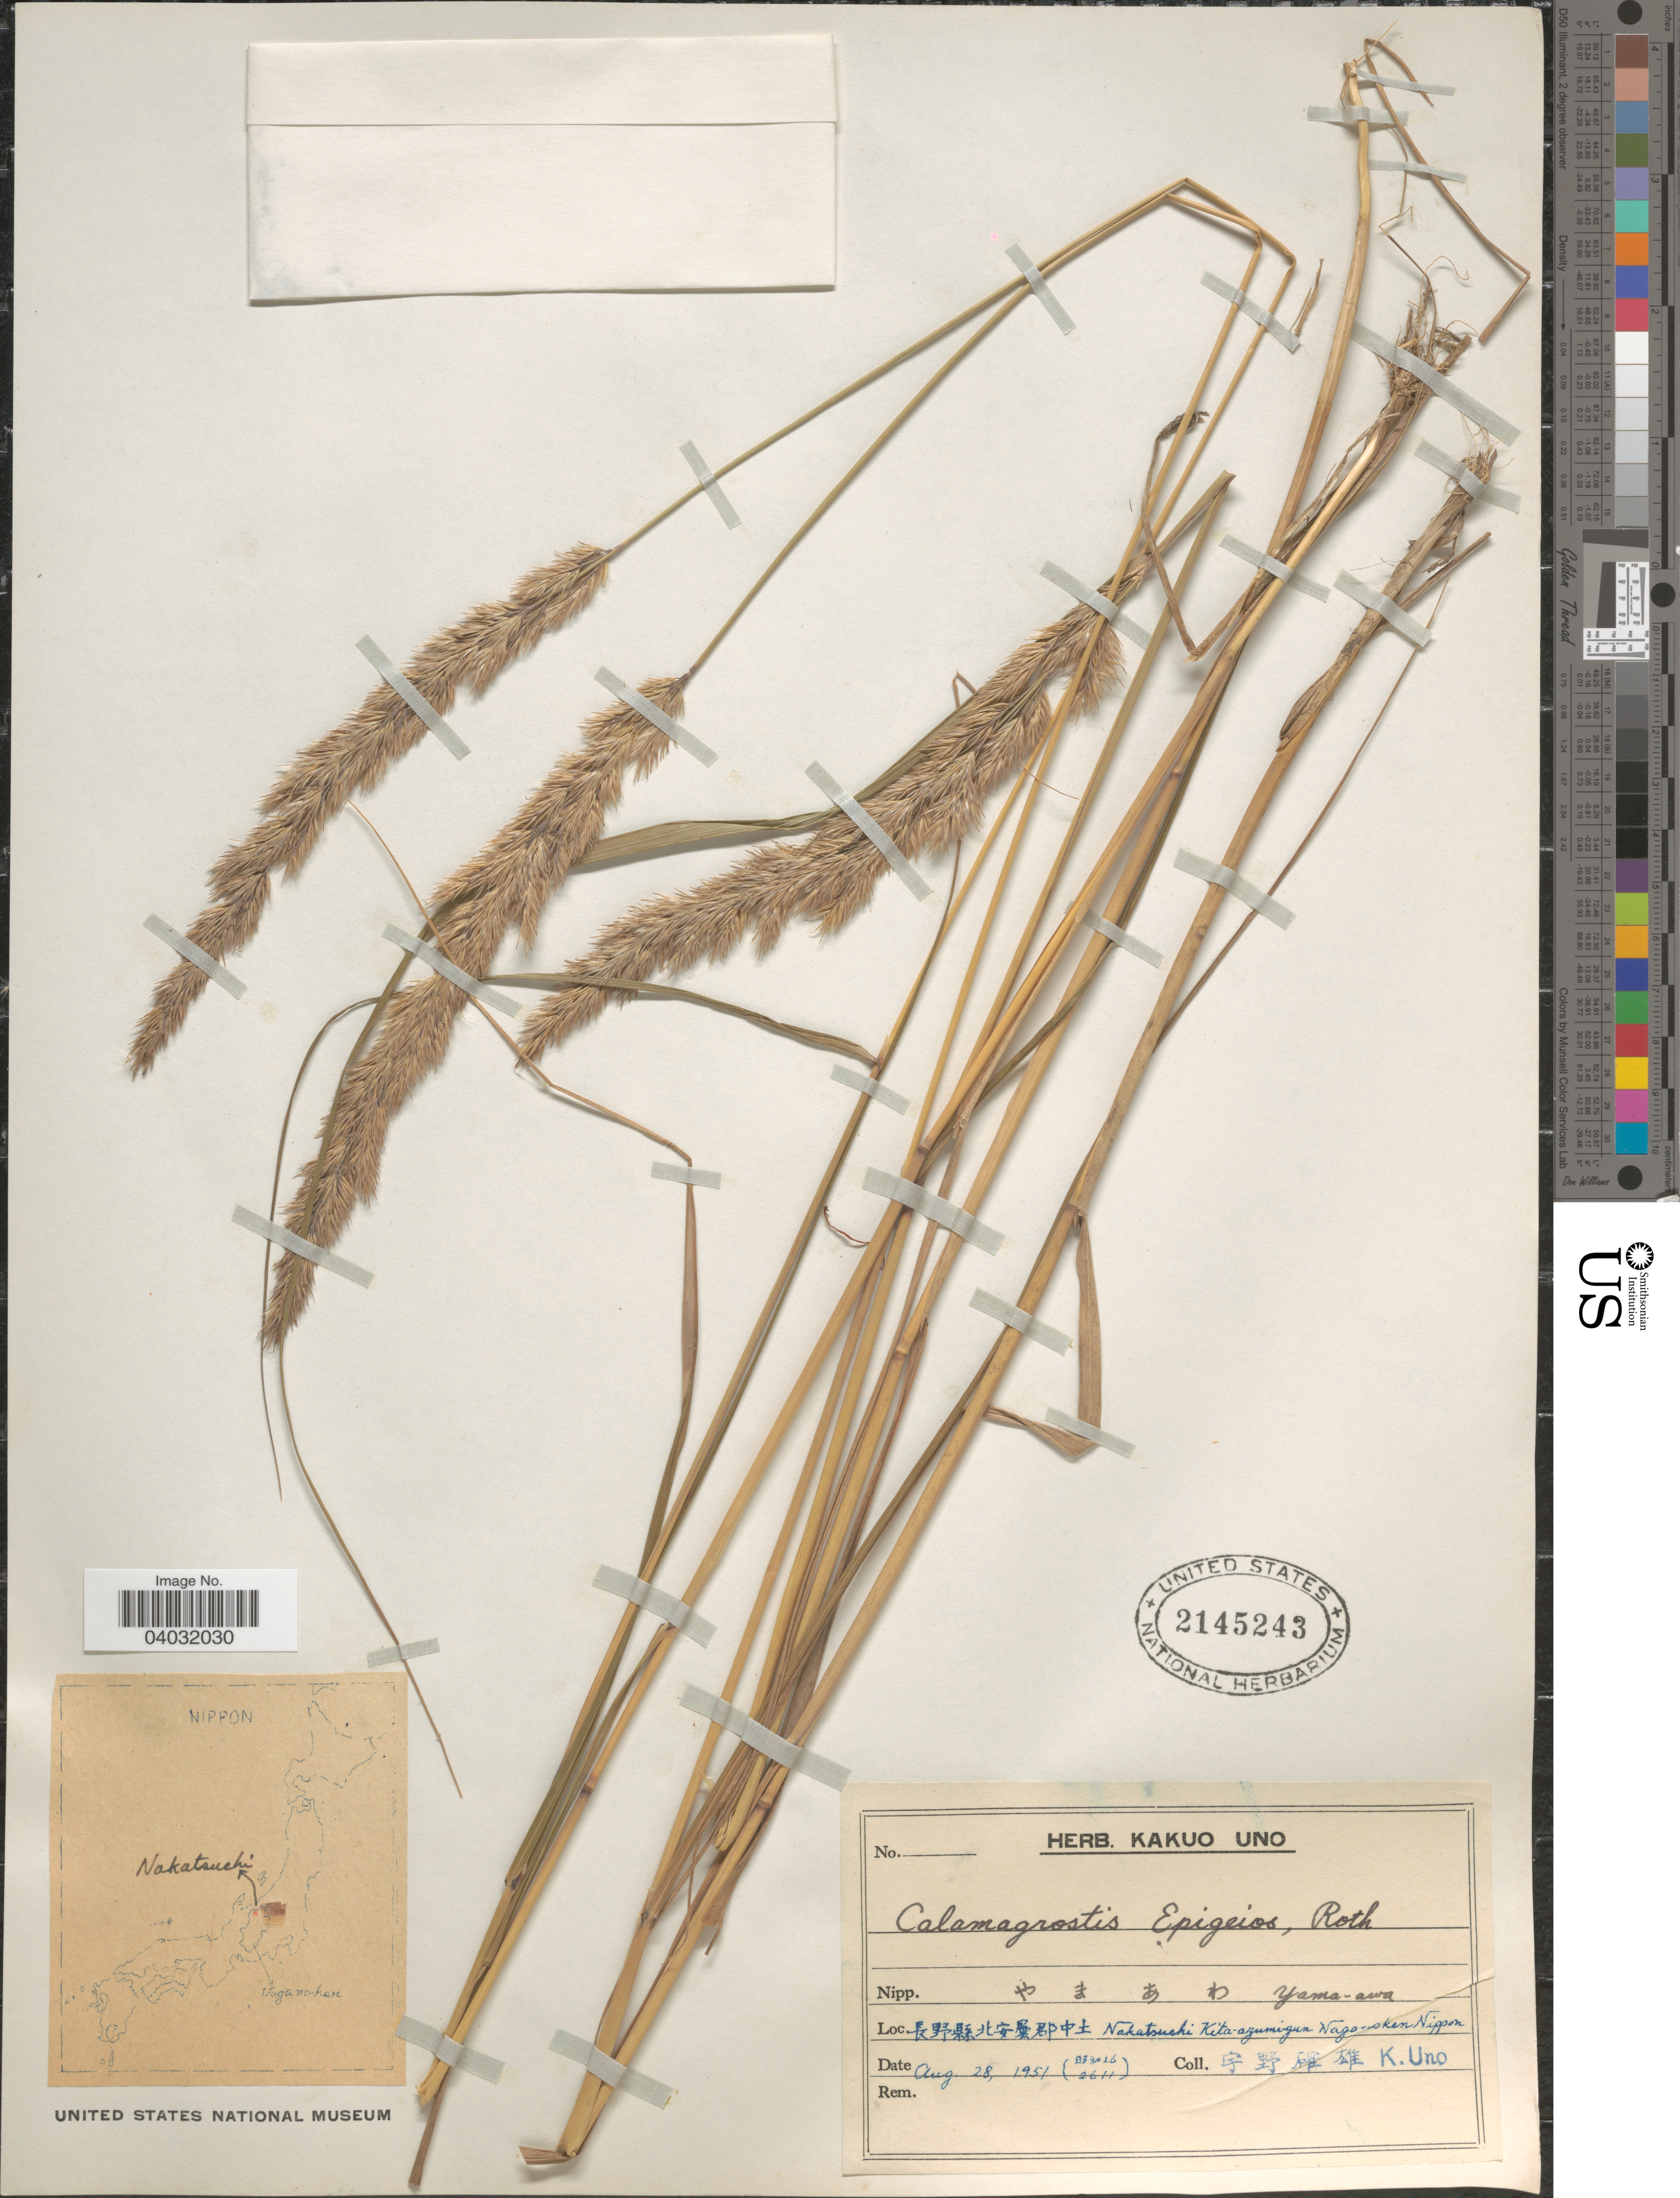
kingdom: Plantae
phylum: Tracheophyta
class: Liliopsida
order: Poales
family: Poaceae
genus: Calamagrostis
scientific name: Calamagrostis epigeios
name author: (L.) Roth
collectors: K. Uno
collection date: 1951-08-28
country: Japan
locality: X Nakatsucki Kita-azumigun Nago-slen Nippon.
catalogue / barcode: US 2145243